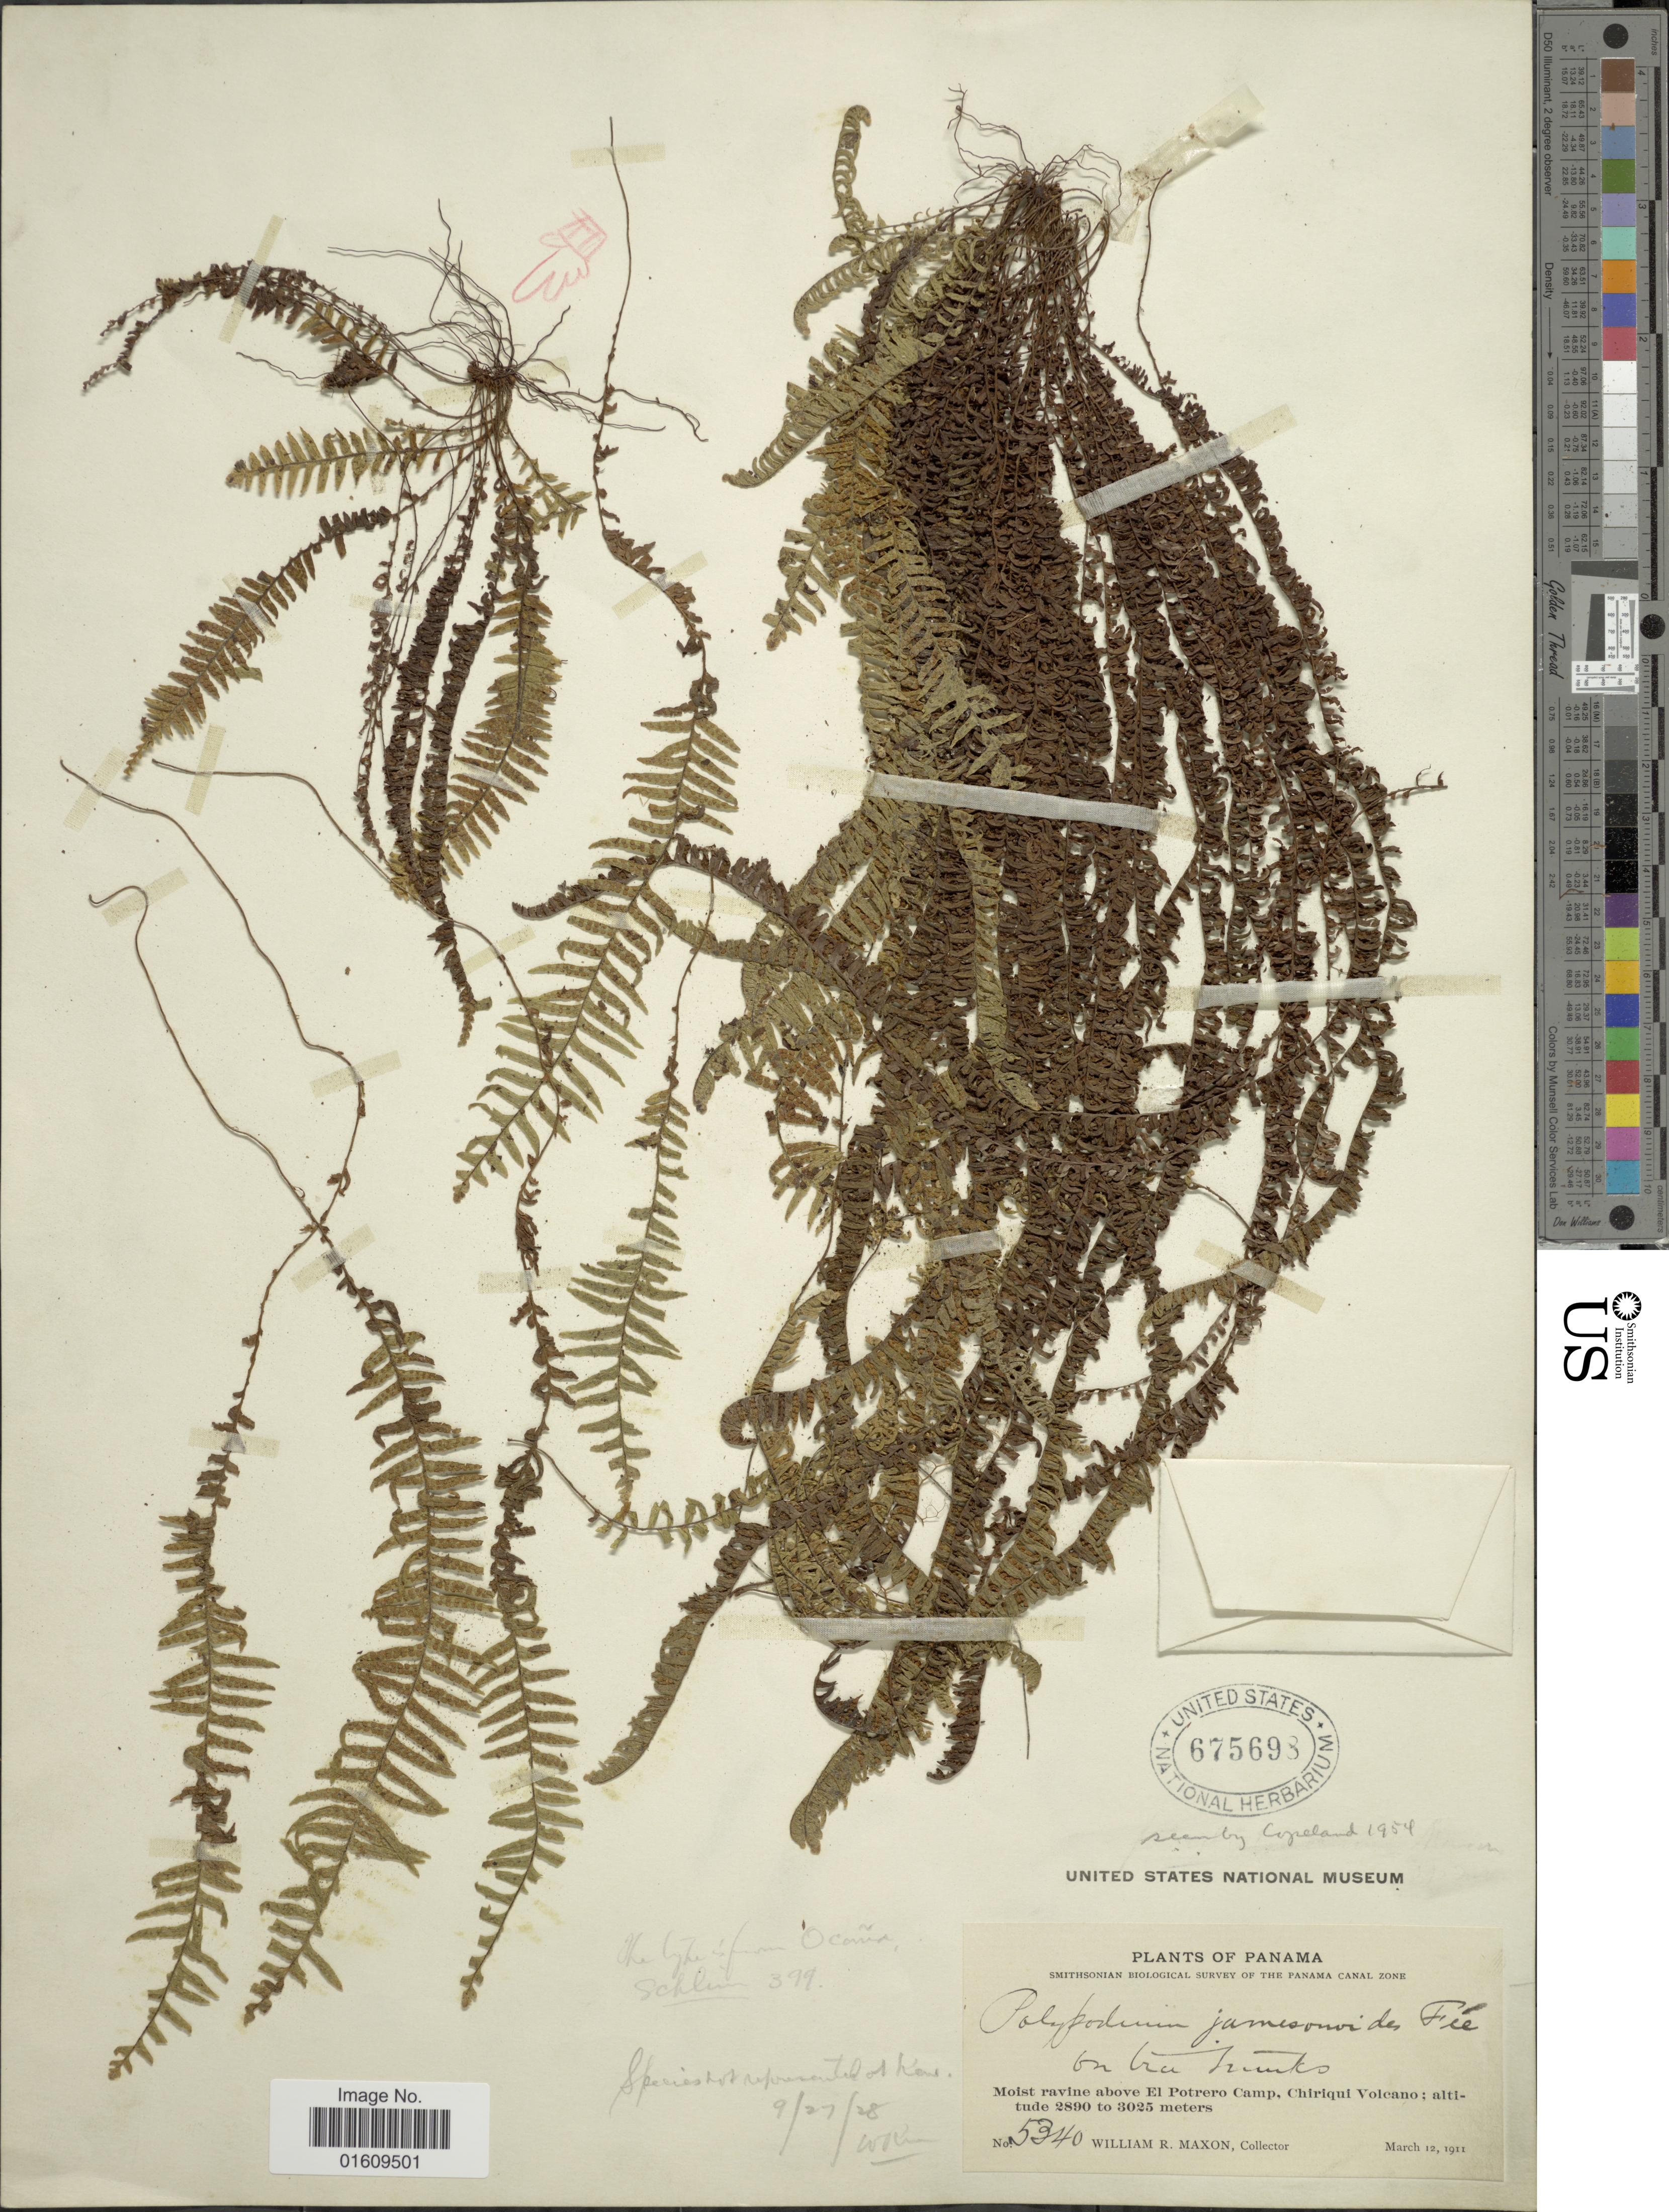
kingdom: Plantae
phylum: Tracheophyta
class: Polypodiopsida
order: Polypodiales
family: Polypodiaceae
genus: Galactodenia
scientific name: Galactodenia subscabra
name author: (Klotzsch) Sundue & Labiak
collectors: W. R. Maxon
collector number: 5340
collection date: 1911-03-12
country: Panama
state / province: Chiriqui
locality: The Panama Canal Zone, Moist ravince above El Potrero Camp, Chiriqui Volcano.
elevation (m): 2890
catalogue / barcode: US 675698